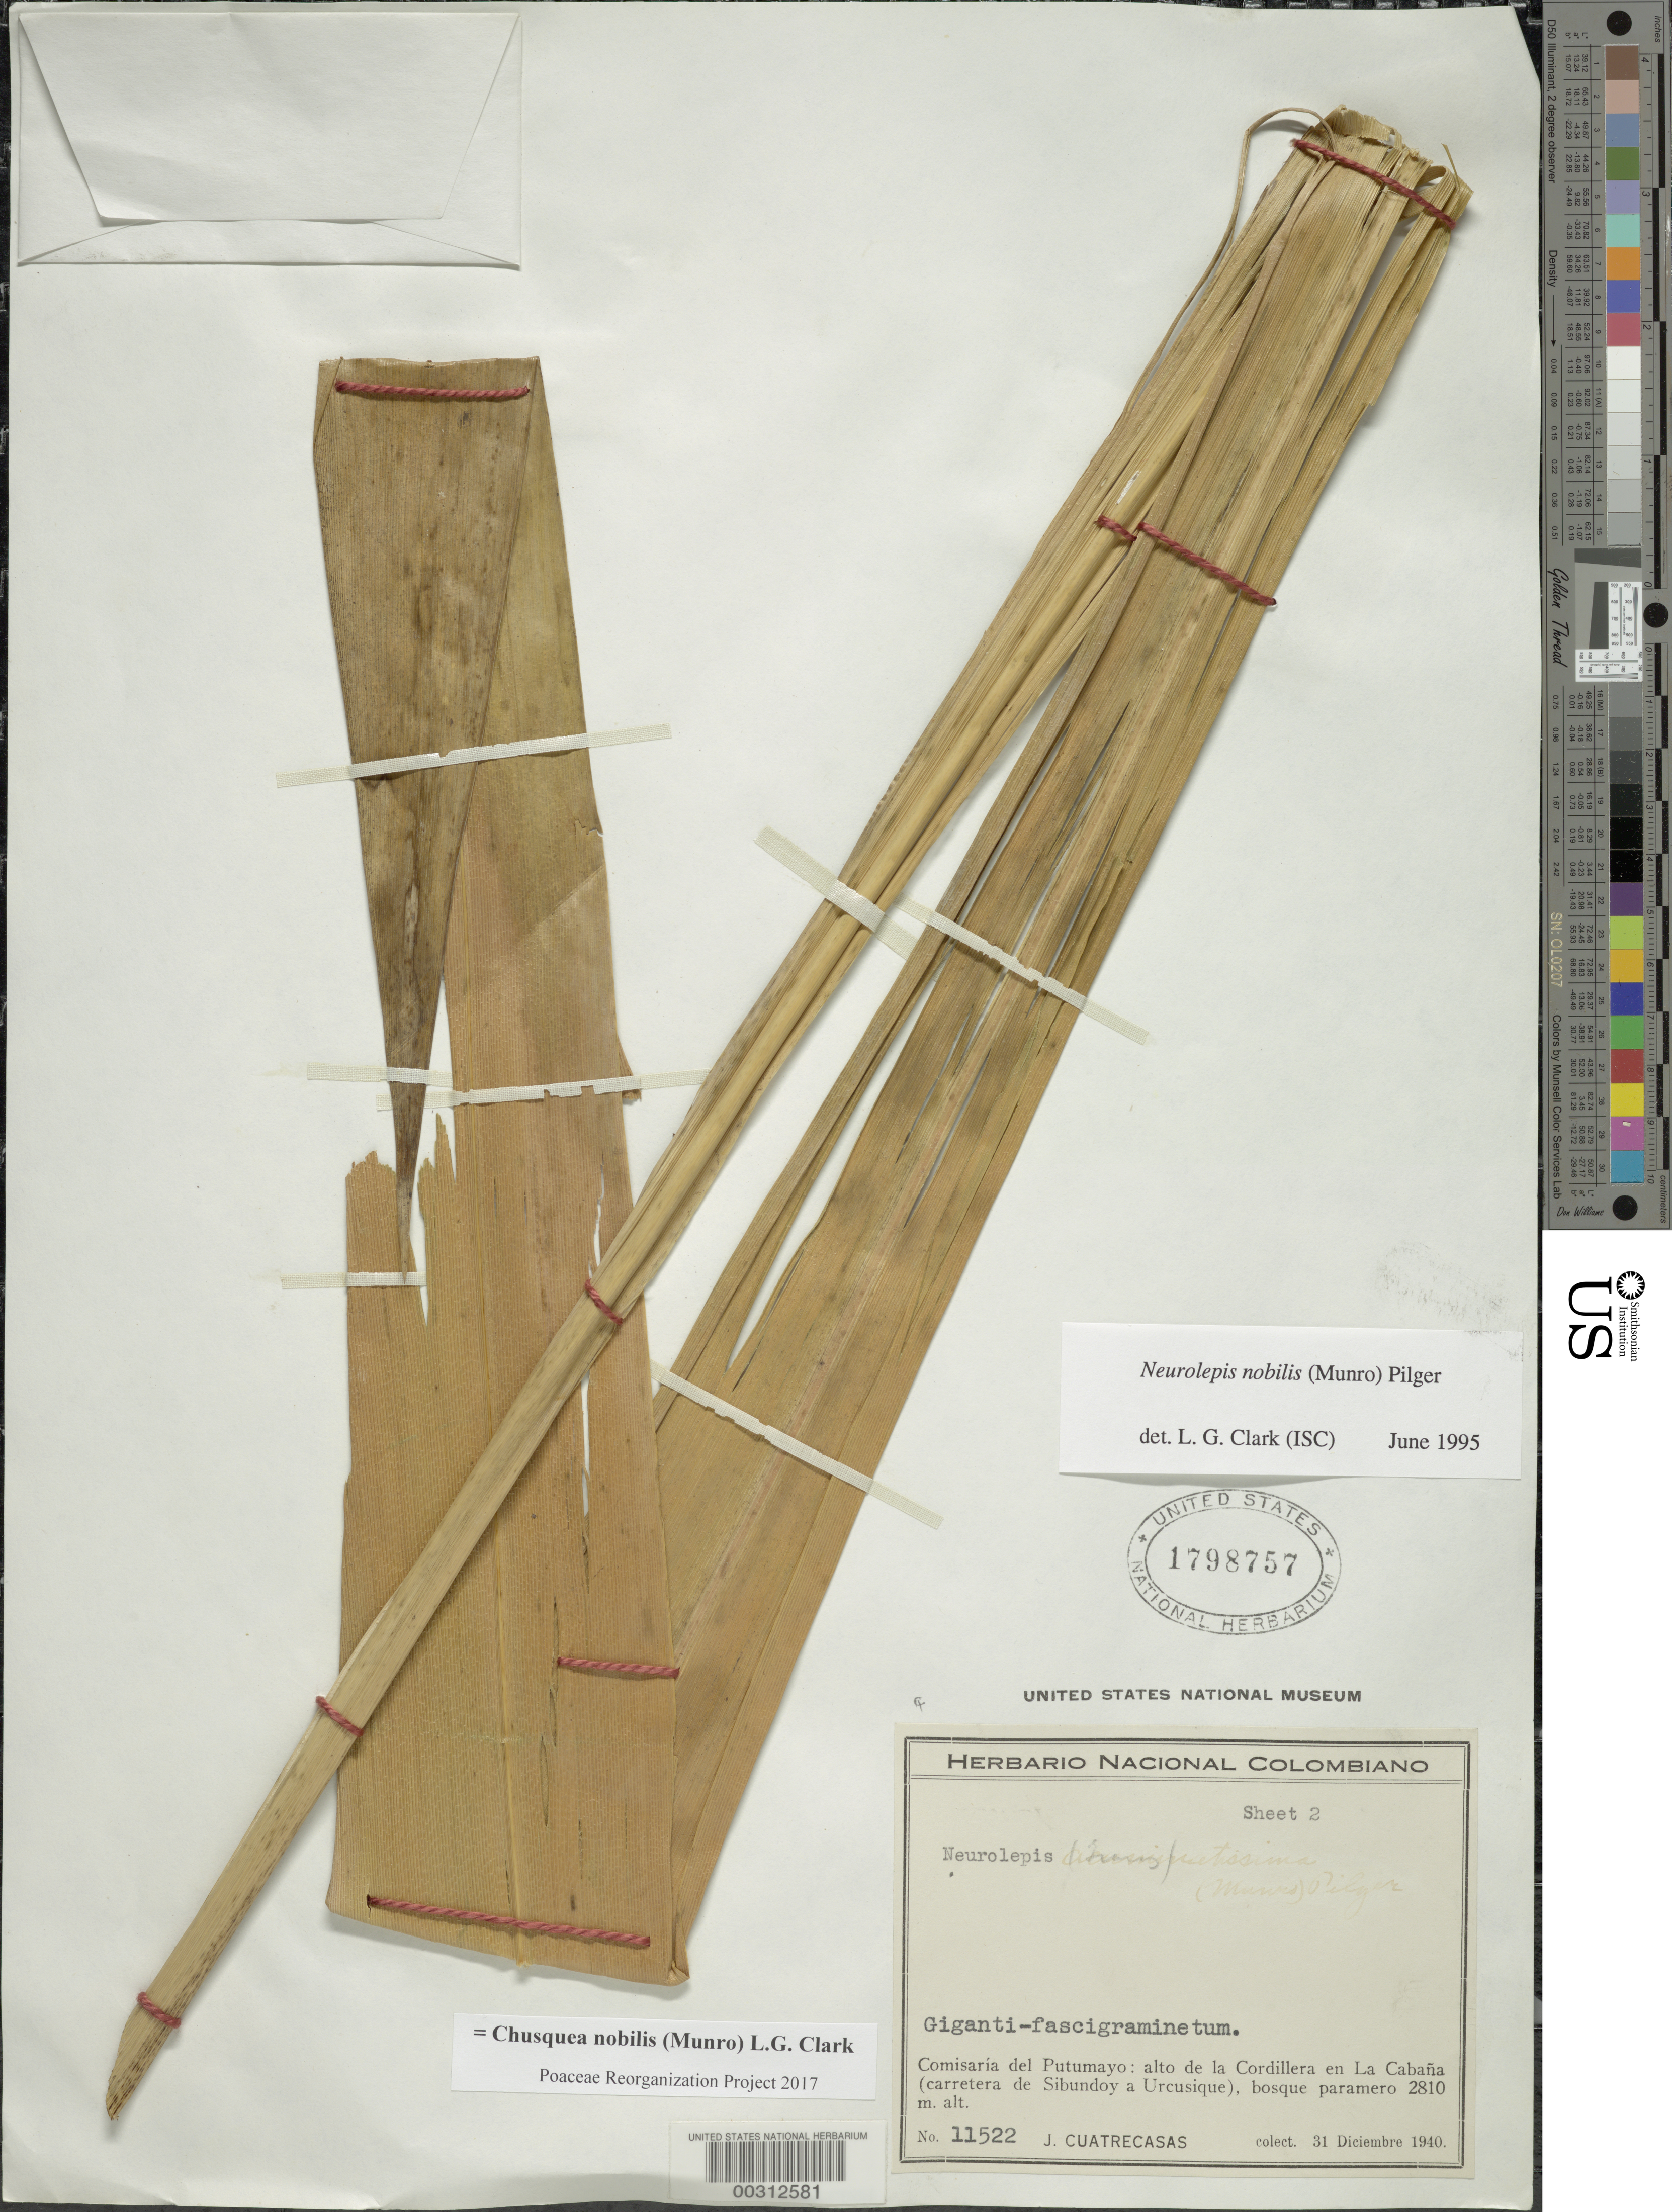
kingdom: Plantae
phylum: Tracheophyta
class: Liliopsida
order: Poales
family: Poaceae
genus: Chusquea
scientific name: Chusquea nobilis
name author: (Munro) L.G. Clark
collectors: J. Cuatrecasas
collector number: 11522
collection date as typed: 31 Dec 1940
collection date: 1940-12-31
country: Colombia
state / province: Putumayo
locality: La Cabana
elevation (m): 2810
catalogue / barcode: US 1798757